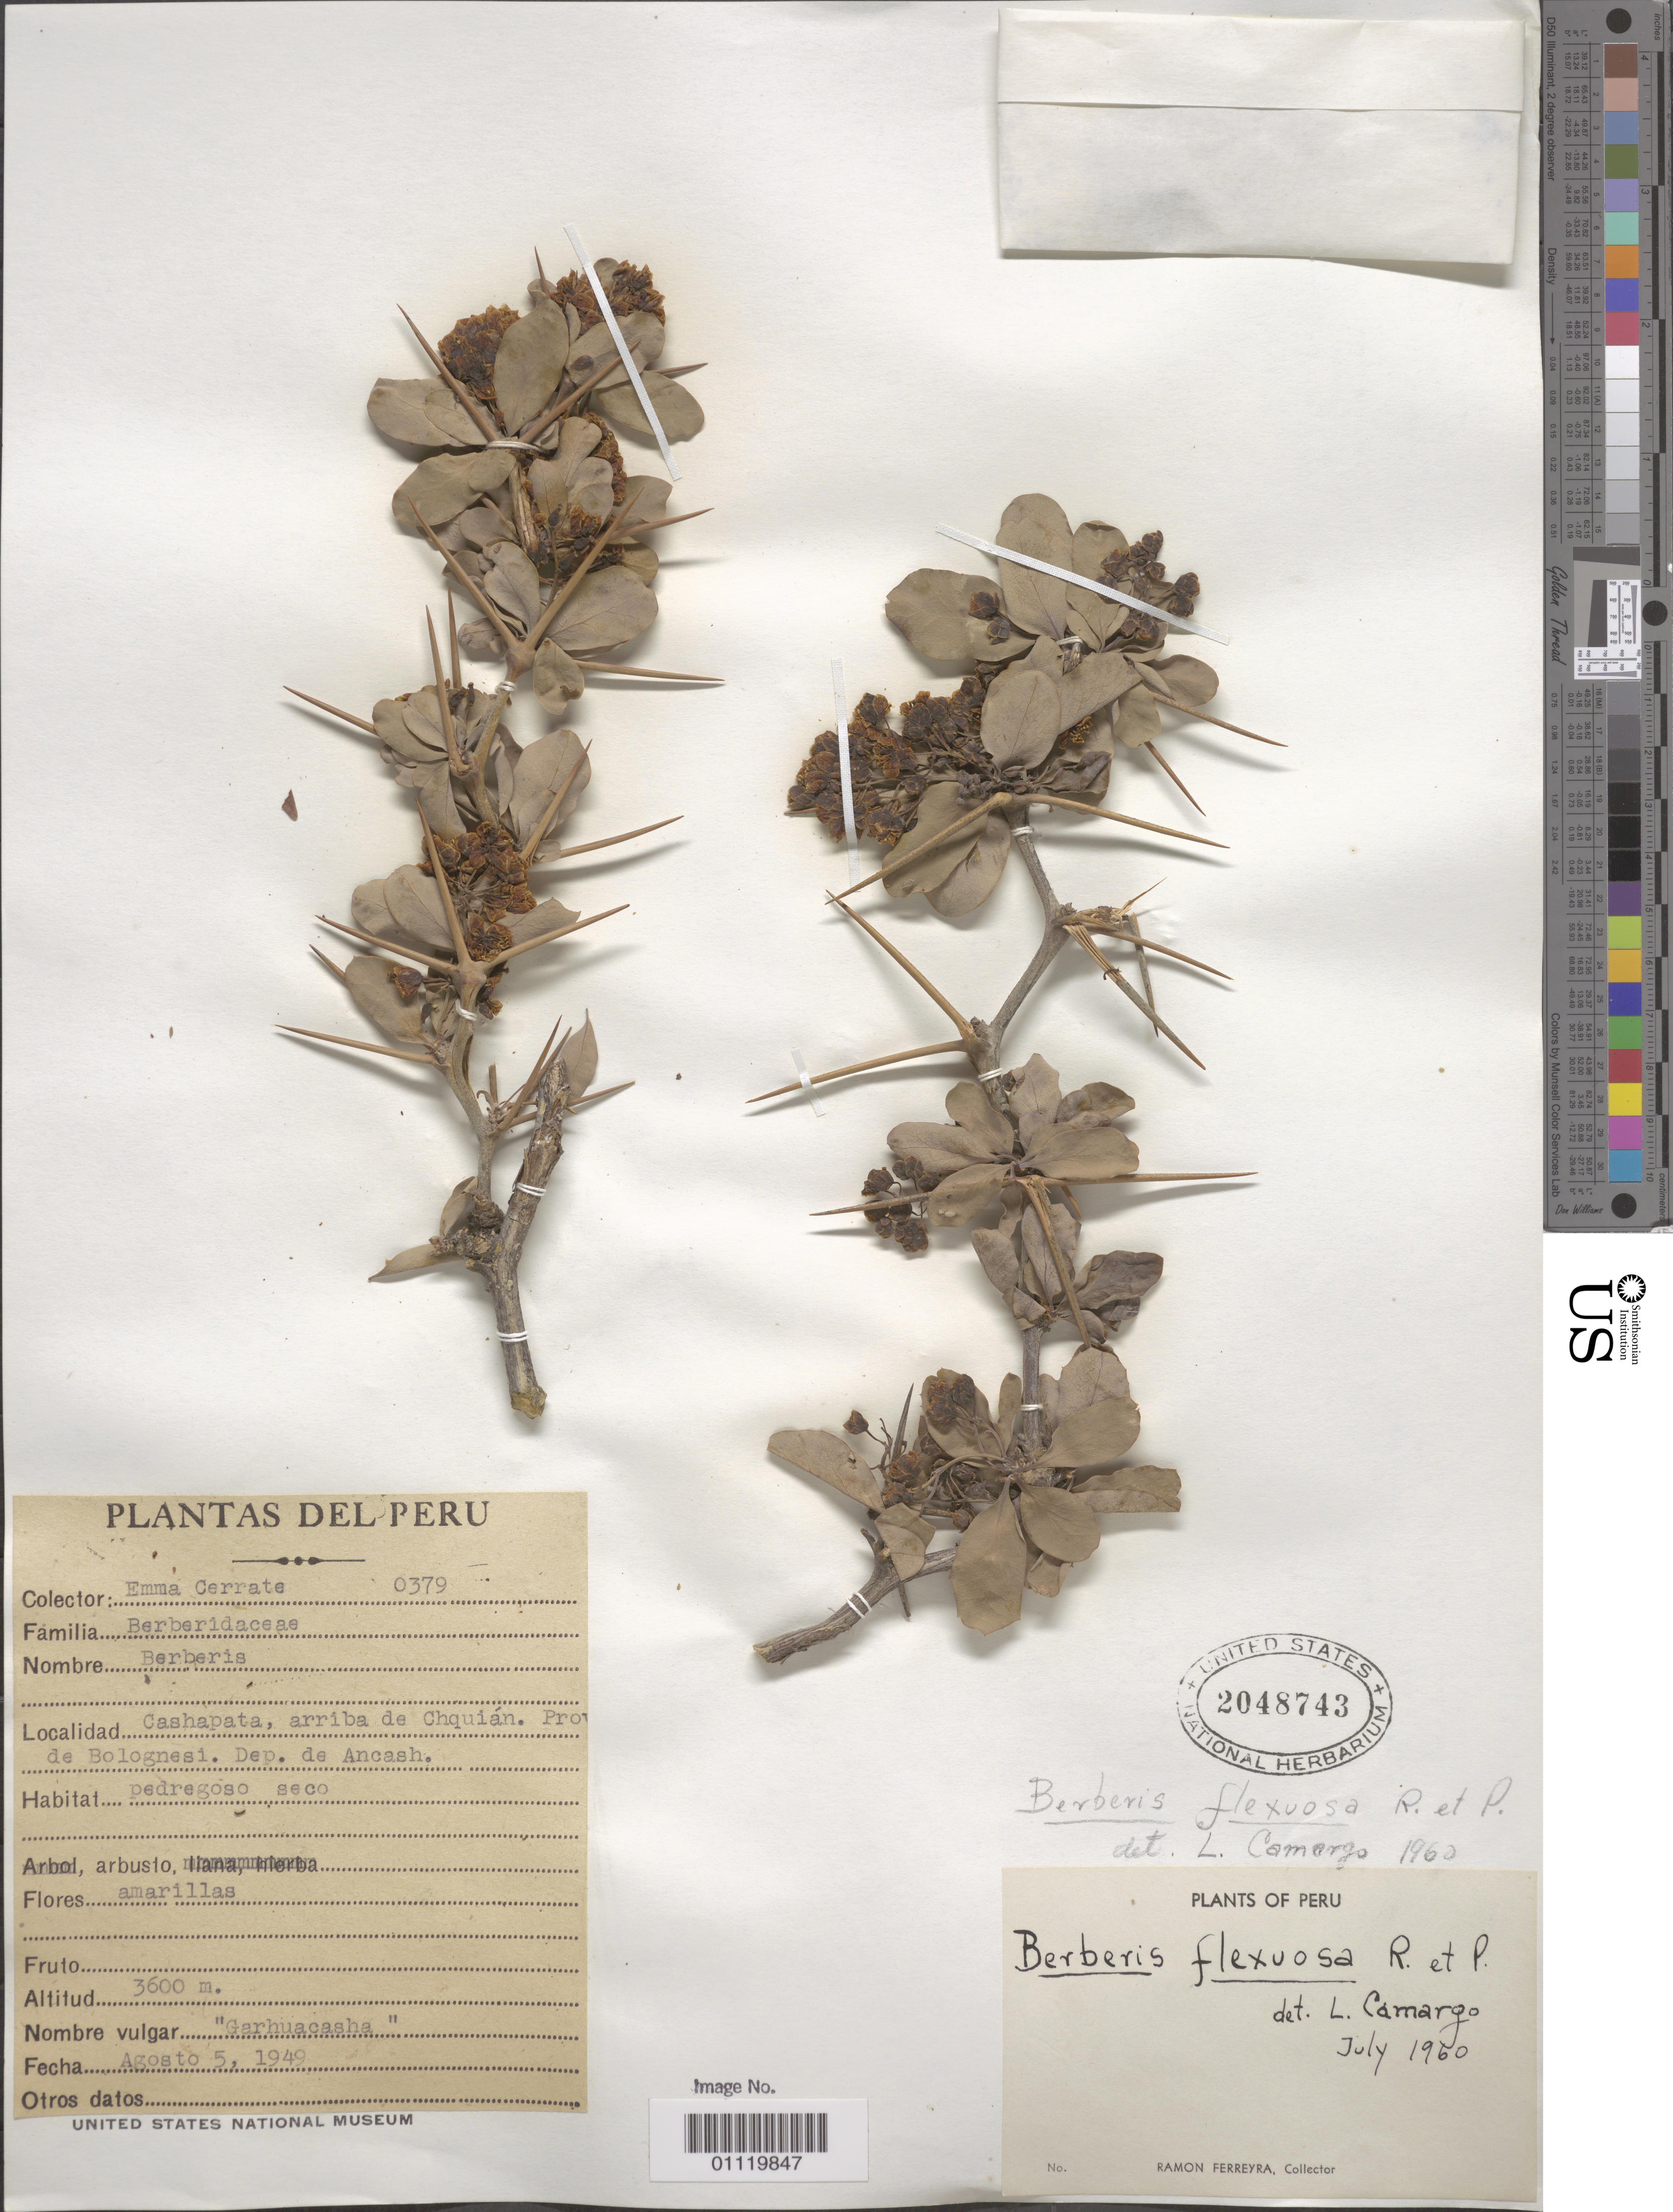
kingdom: Plantae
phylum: Tracheophyta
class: Magnoliopsida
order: Ranunculales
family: Berberidaceae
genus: Berberis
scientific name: Berberis flexuosa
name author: Ruiz & Pav.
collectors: R. A. Ferreyra & E. Cerrate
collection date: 1949-08-05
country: Peru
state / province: Ancash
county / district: Bolognesi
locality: Cashapata, above Chquian. Dry rocks.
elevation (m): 3600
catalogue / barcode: US 2048743